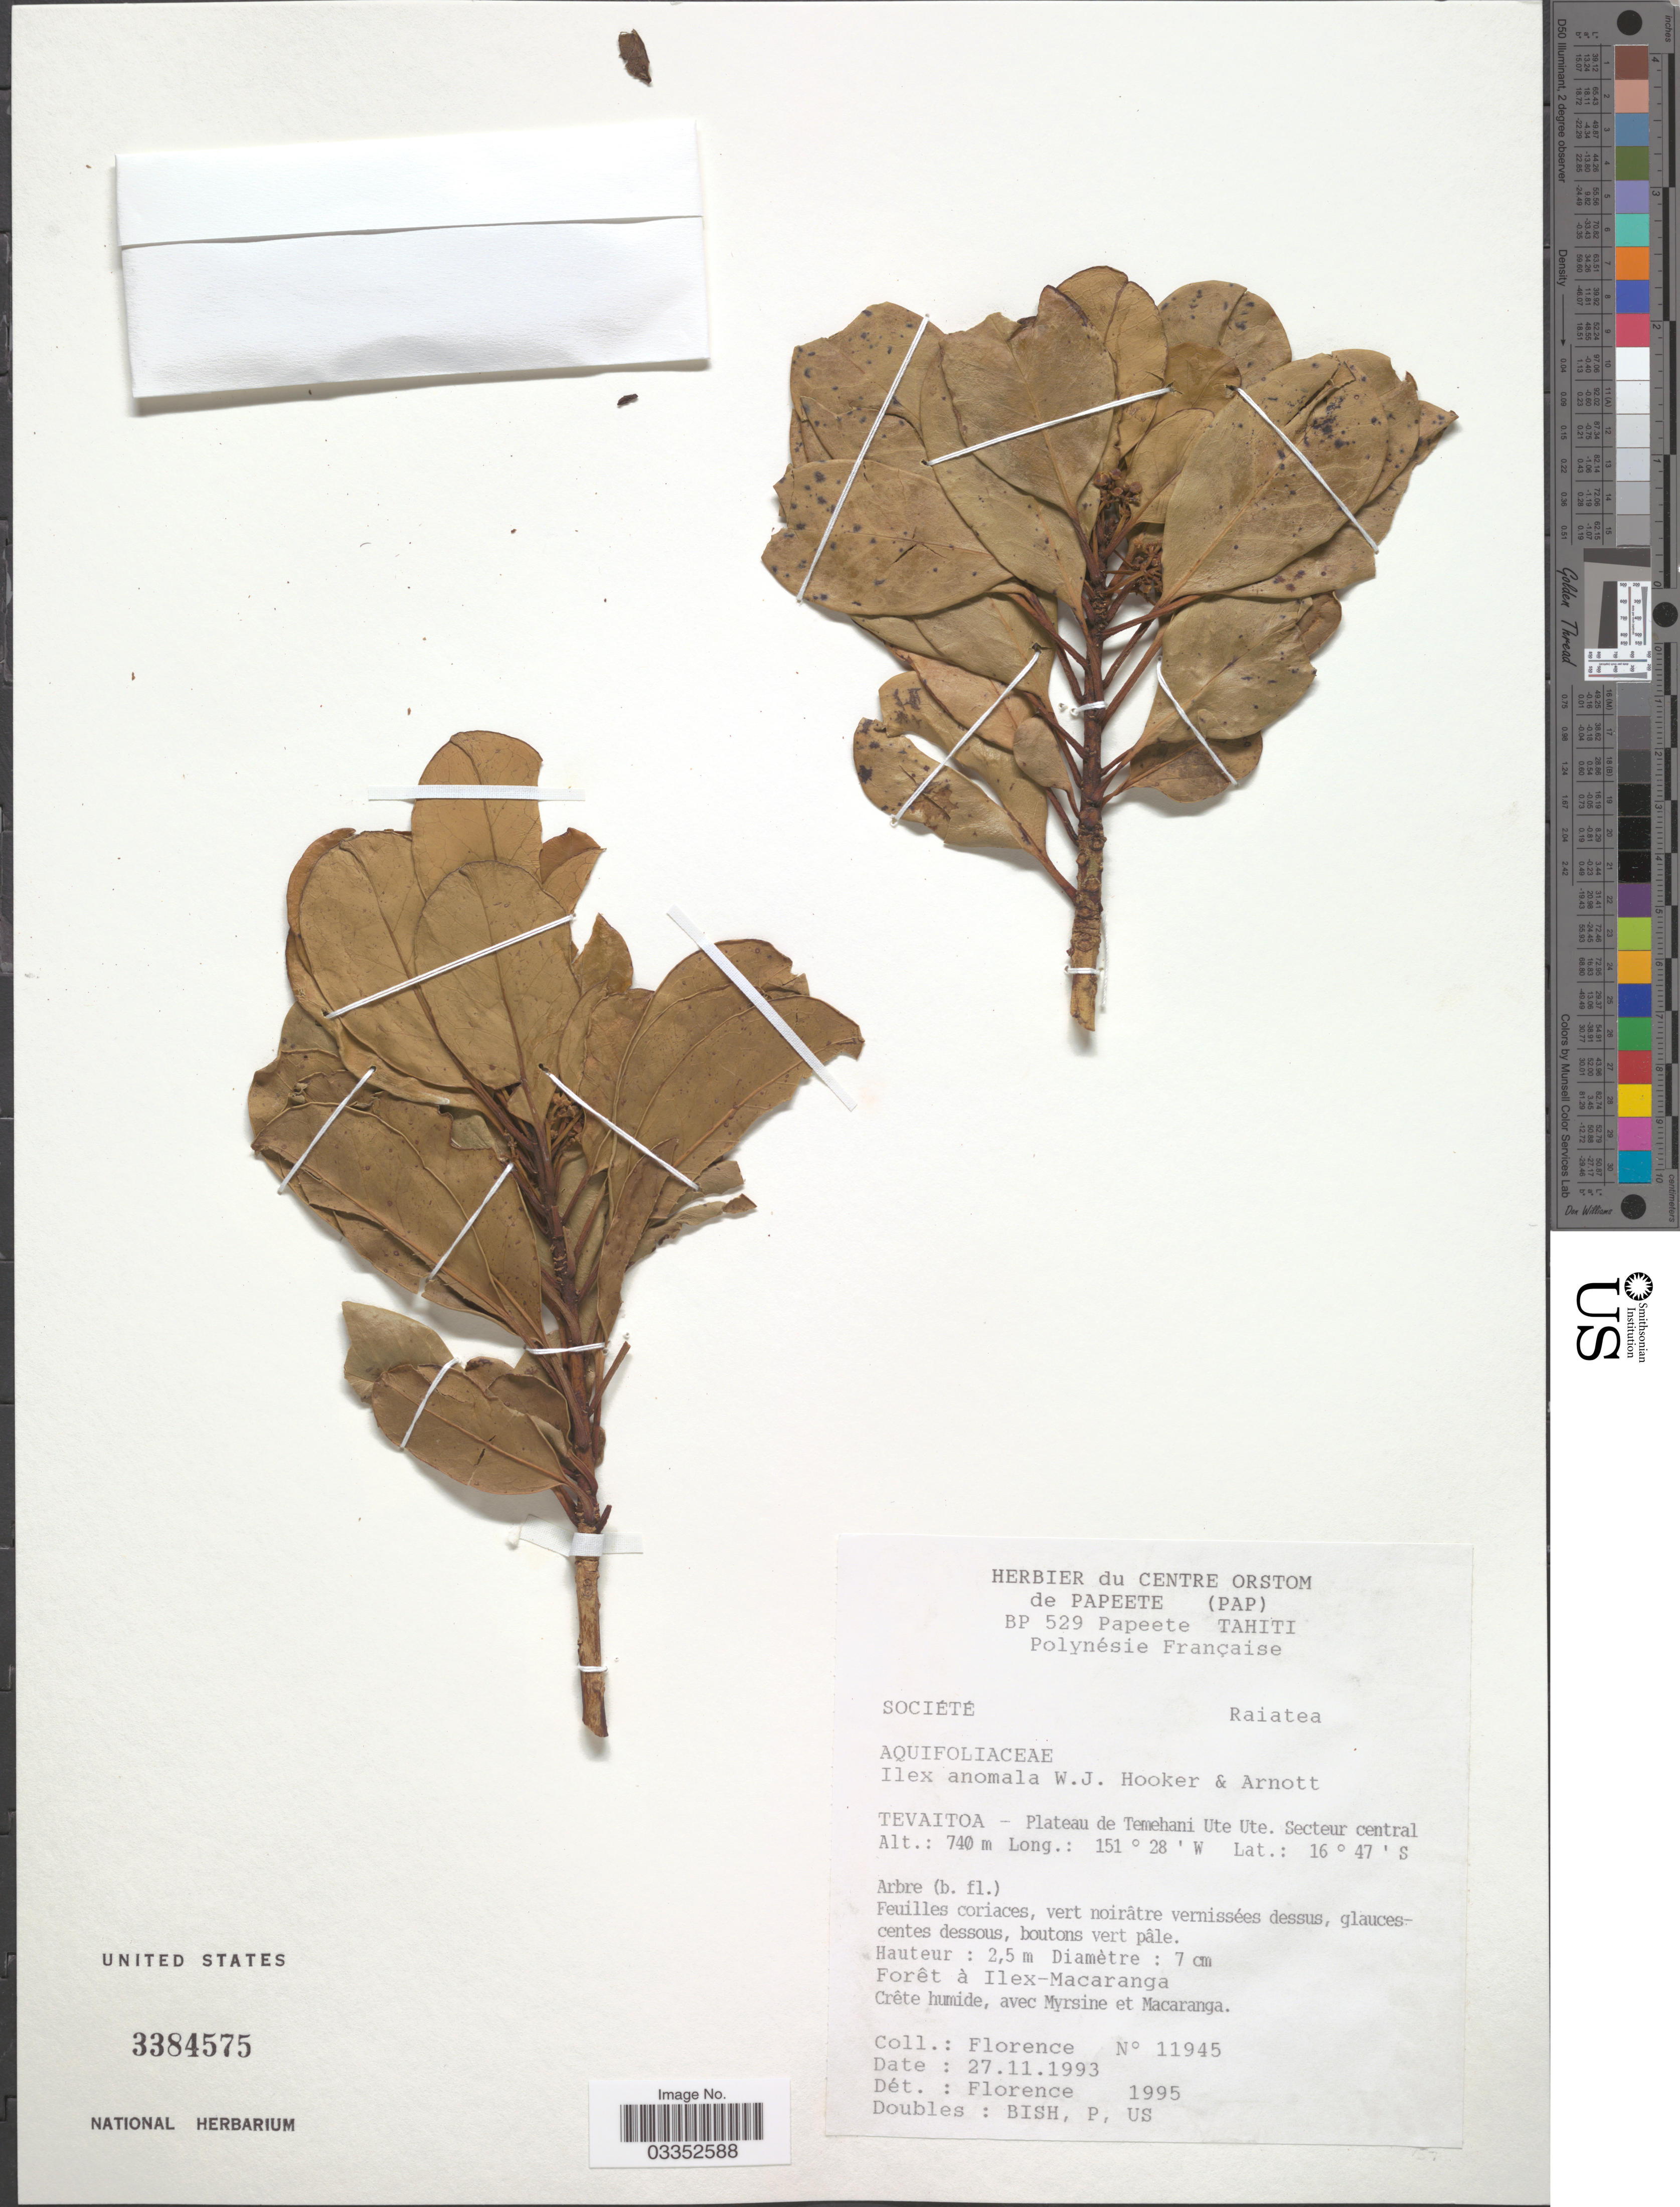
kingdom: Plantae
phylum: Tracheophyta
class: Magnoliopsida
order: Aquifoliales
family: Aquifoliaceae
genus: Ilex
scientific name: Ilex anomala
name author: Hook. & Arn.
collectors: -. Florence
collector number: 11945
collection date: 1993-11-27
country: French Polynesia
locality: Société. Raiatea. Tevaitoa - Plateau de Temehani Ute Ute. Secteur central.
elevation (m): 740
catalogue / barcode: US 3384575